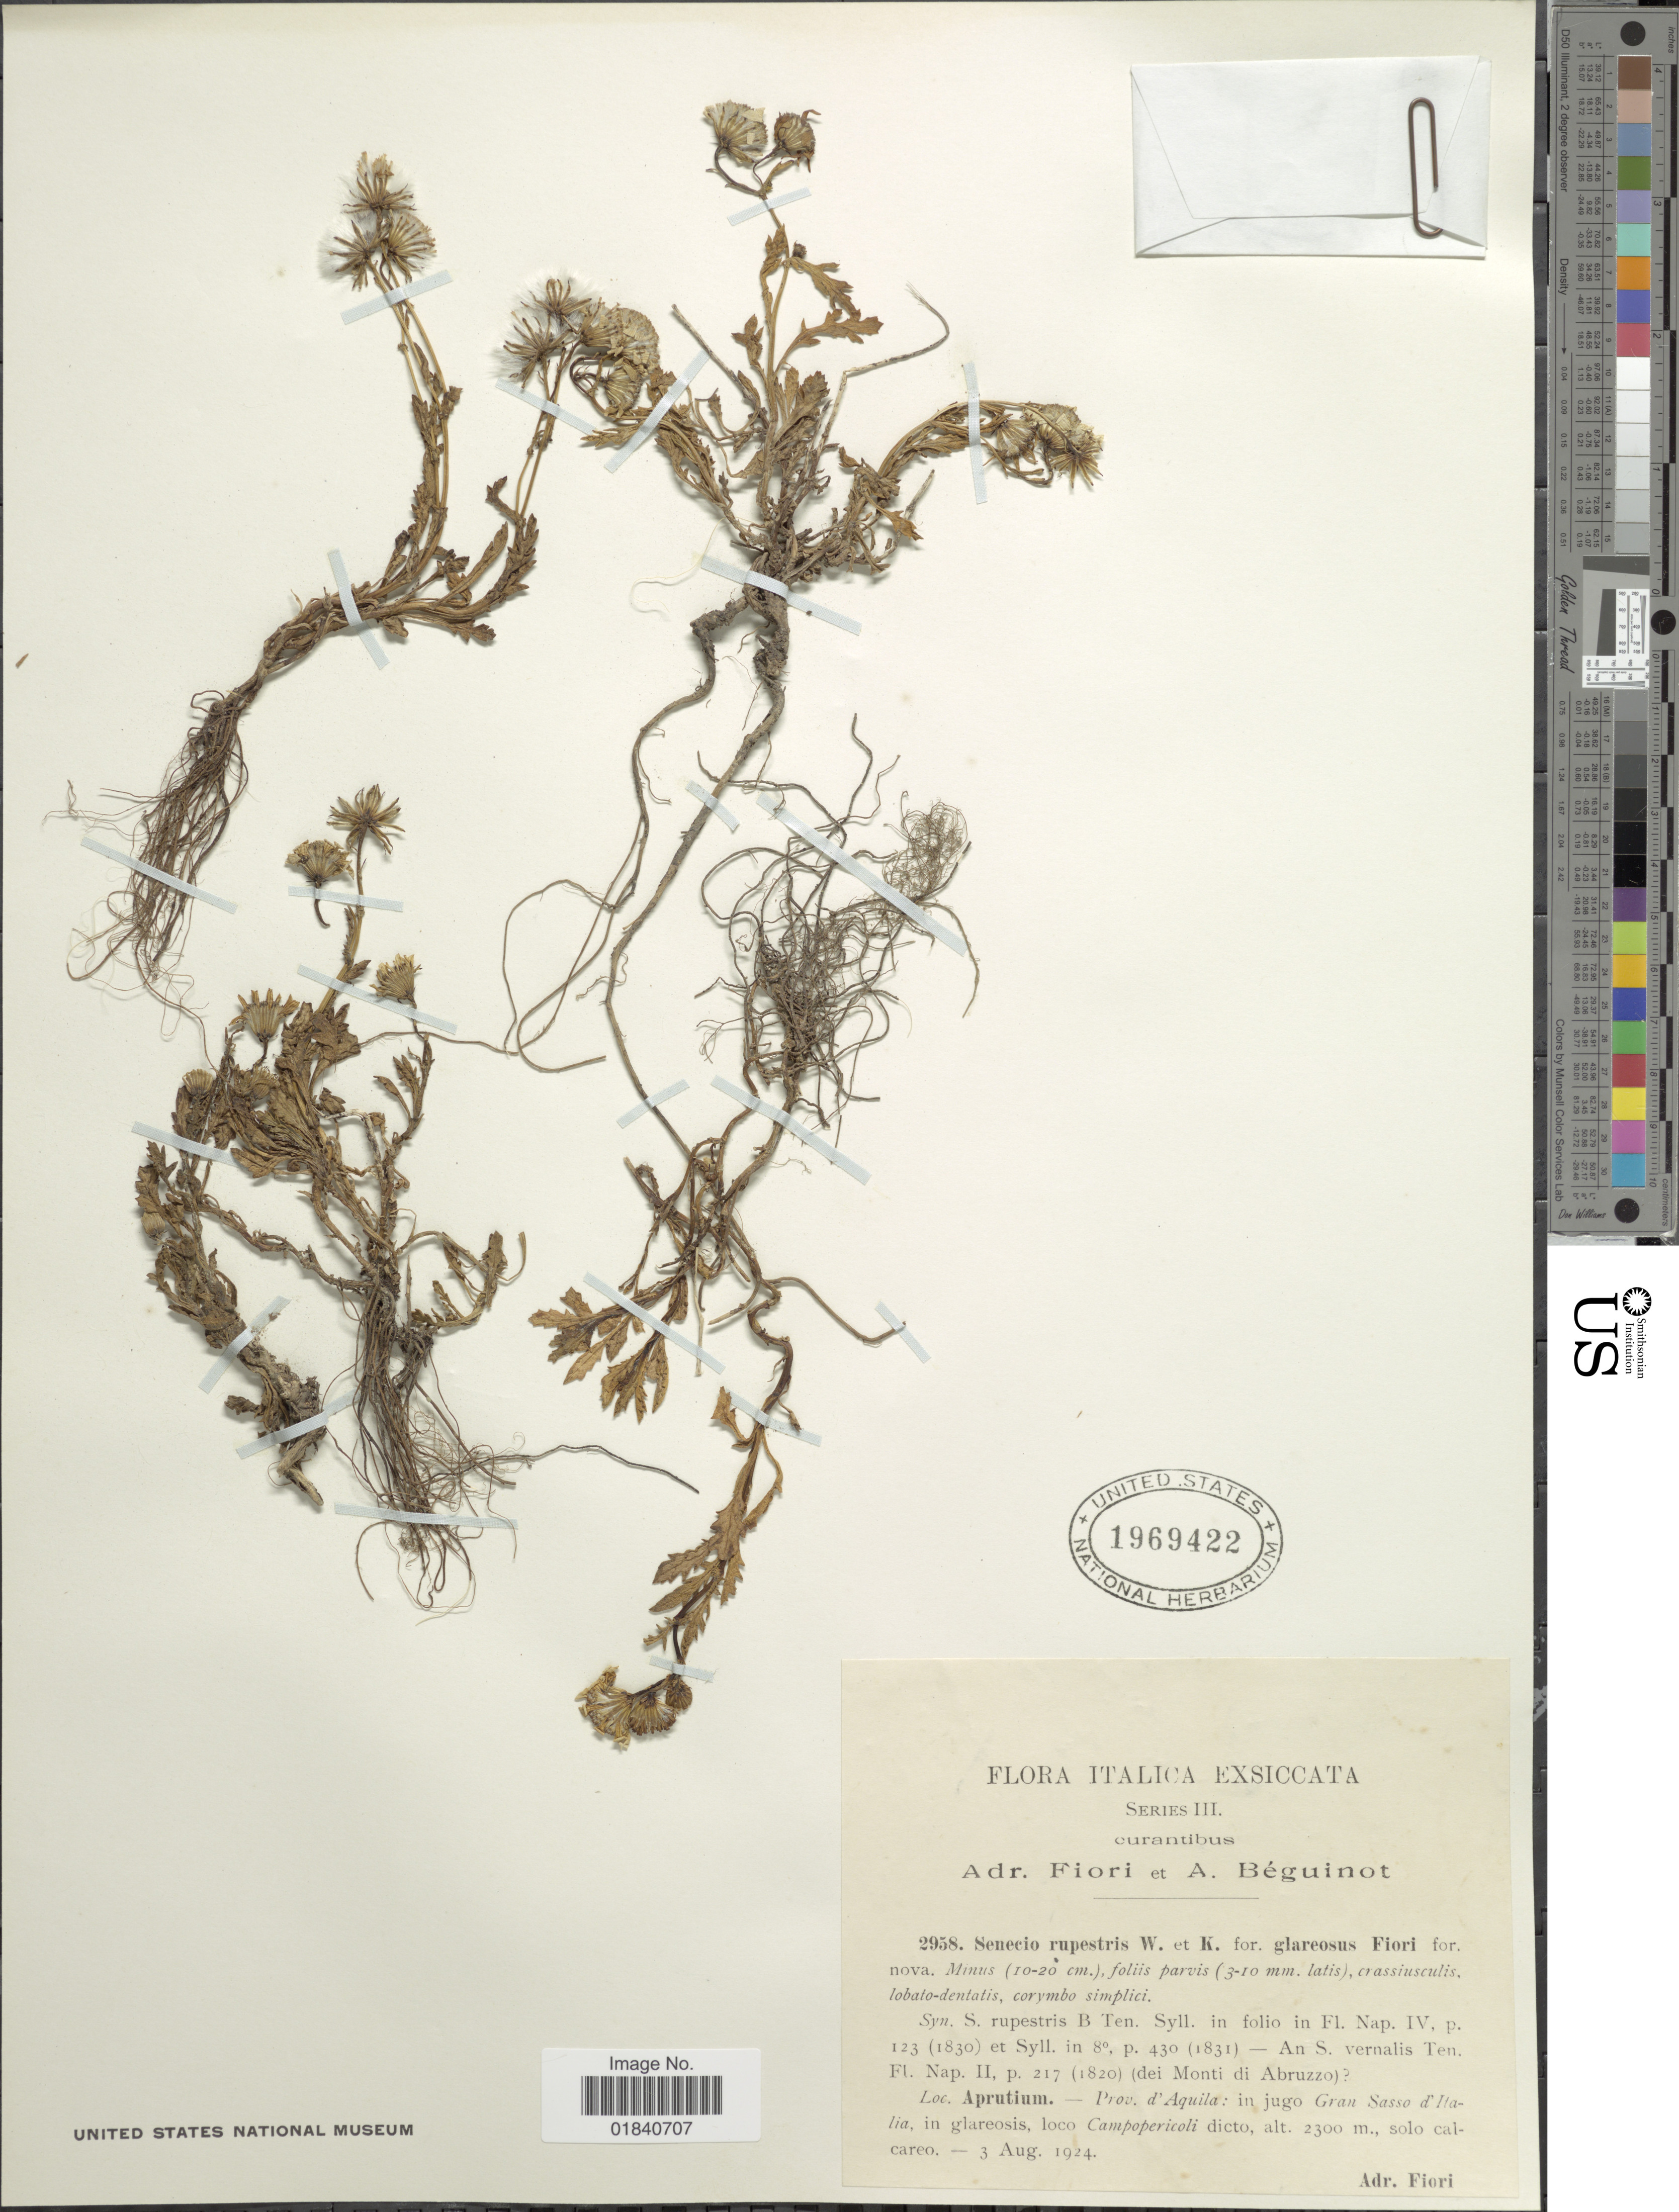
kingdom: Plantae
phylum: Tracheophyta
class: Magnoliopsida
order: Asterales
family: Asteraceae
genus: Senecio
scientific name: Senecio squalidus subsp. rupestris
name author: (Waldst. & Kit.) Greuter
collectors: A. Fiori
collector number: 2958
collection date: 1924-08-03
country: Italy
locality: Aprutium. - Prov. d'Aquila: in jugo Gran Sasso d' Italia, in glareosis, loco Campopericoli dicto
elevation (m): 2300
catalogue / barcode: US 1969422